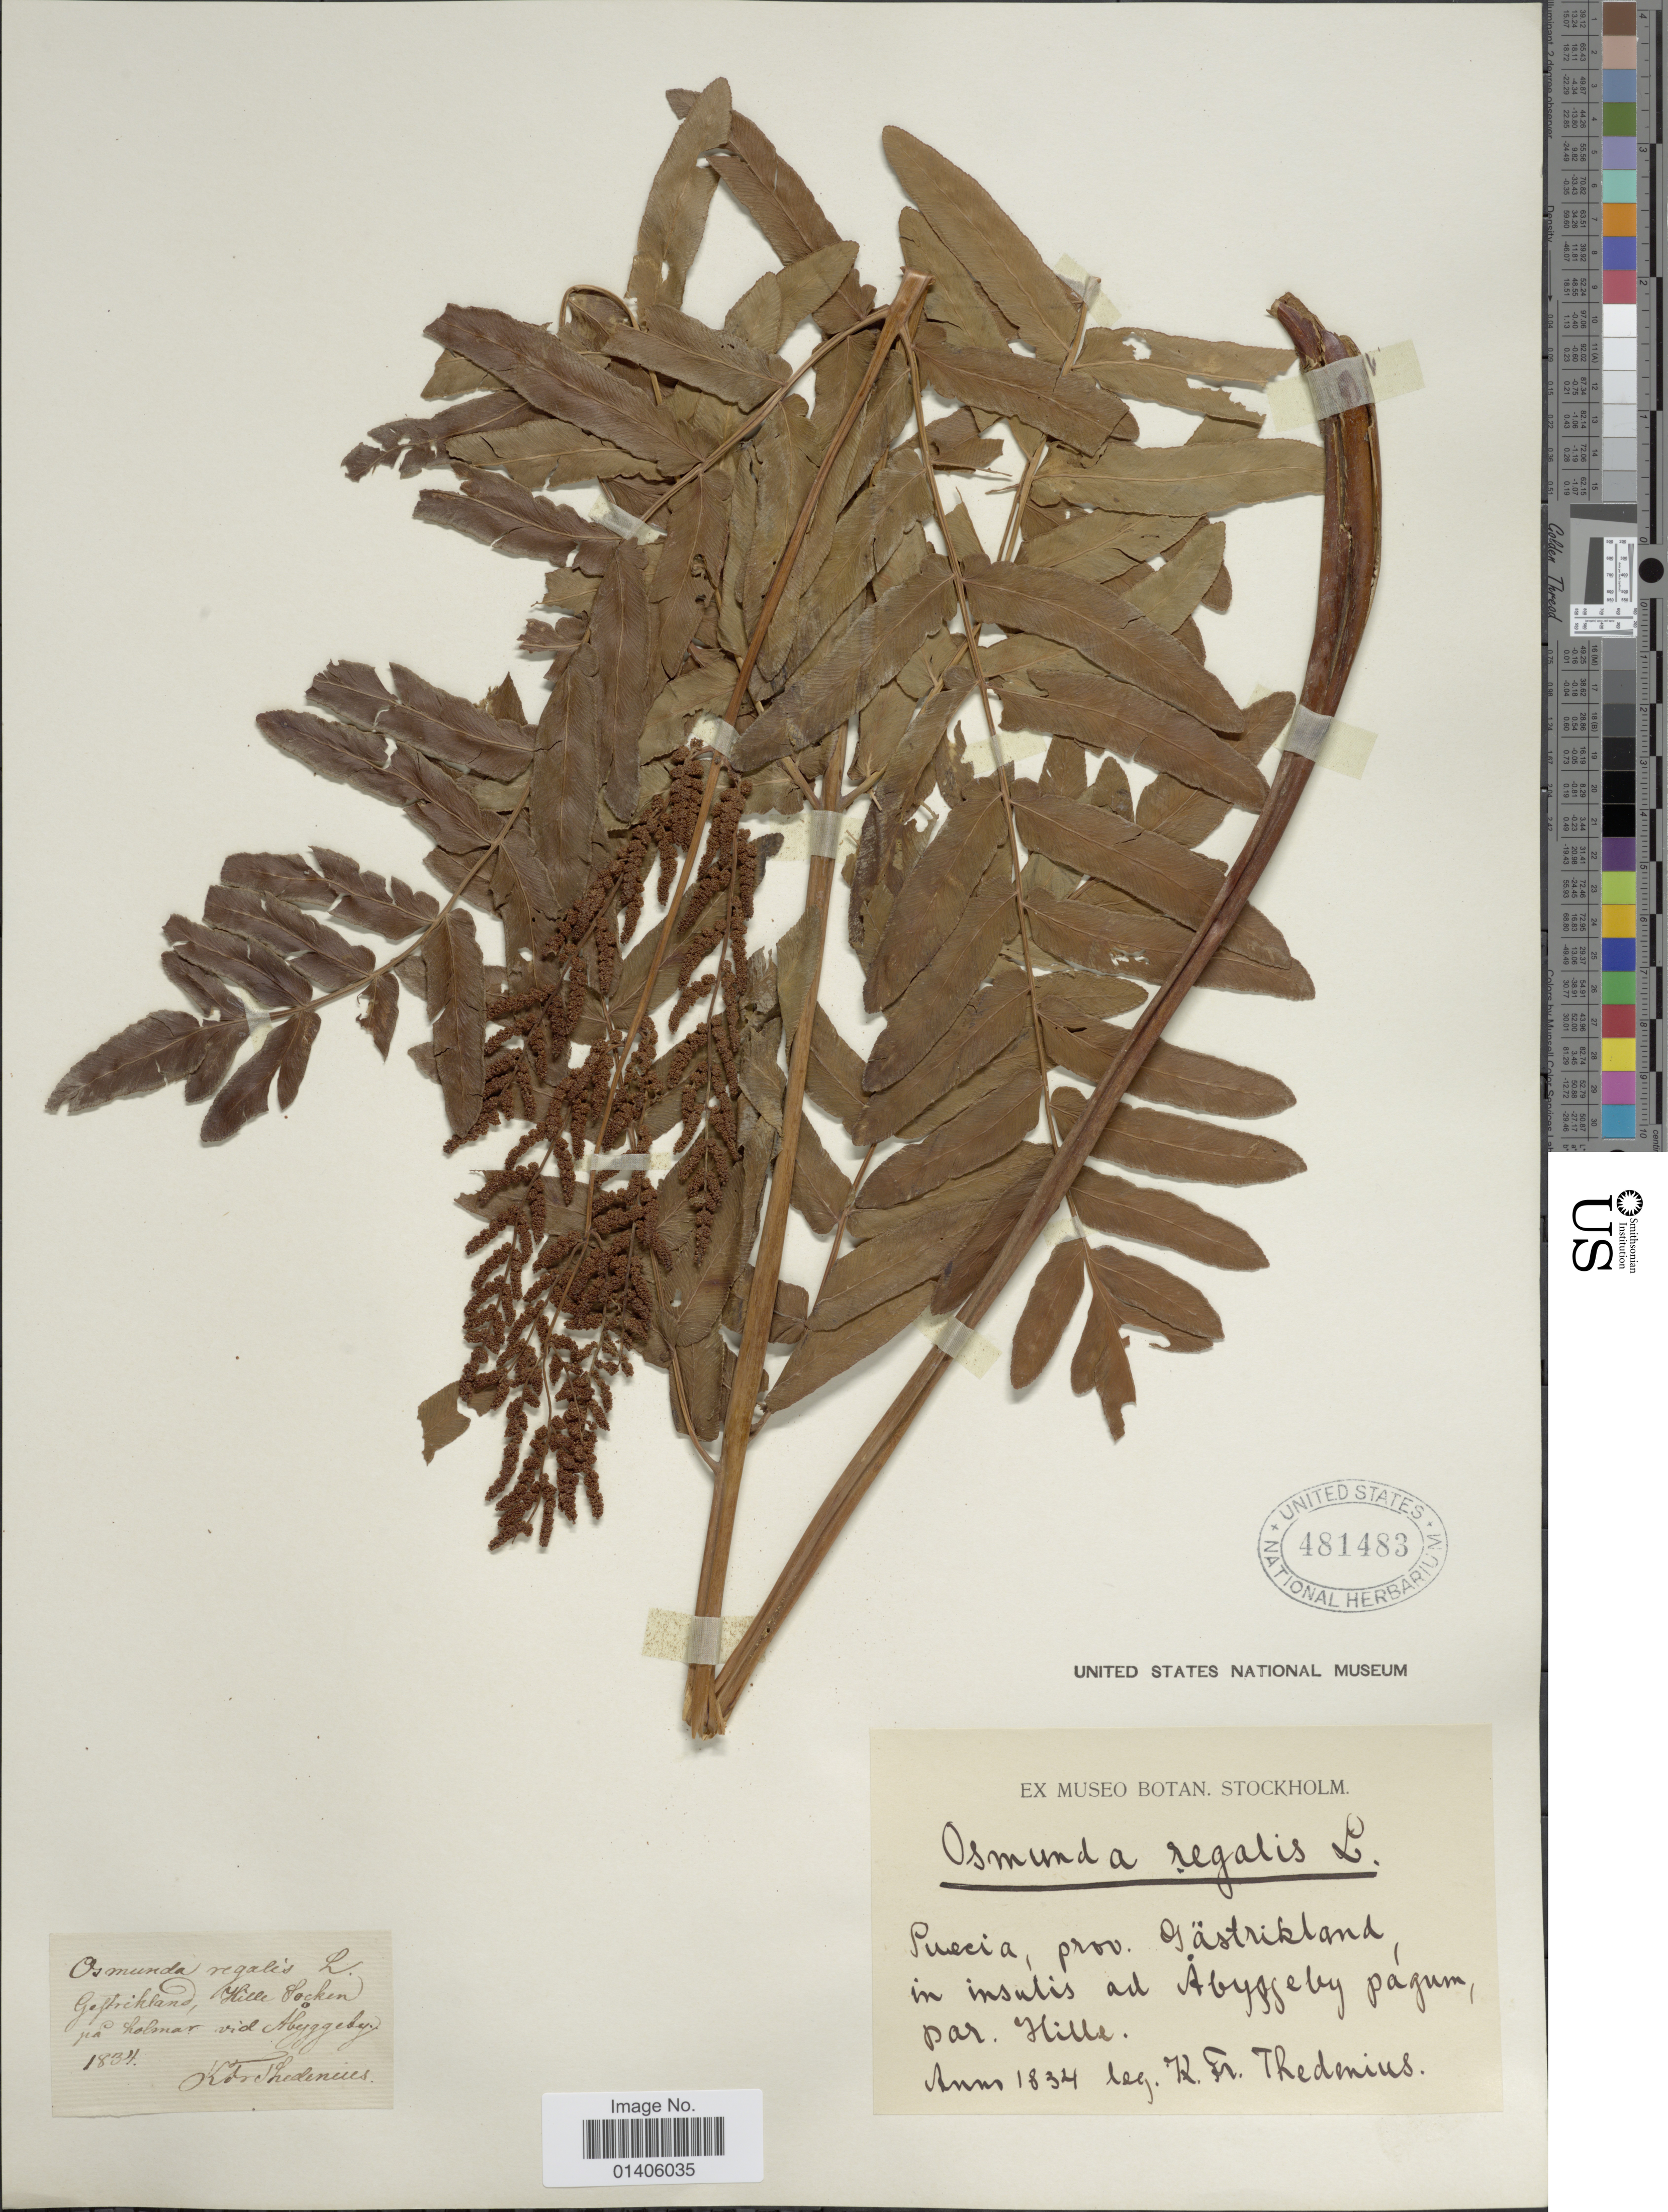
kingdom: Plantae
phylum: Tracheophyta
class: Polypodiopsida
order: Osmundales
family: Osmundaceae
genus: Osmunda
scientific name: Osmunda regalis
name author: L.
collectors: K. Thedenius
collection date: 1834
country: Sweden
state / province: Gävleborg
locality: Hille socken, Åbyggeby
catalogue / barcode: US 481483